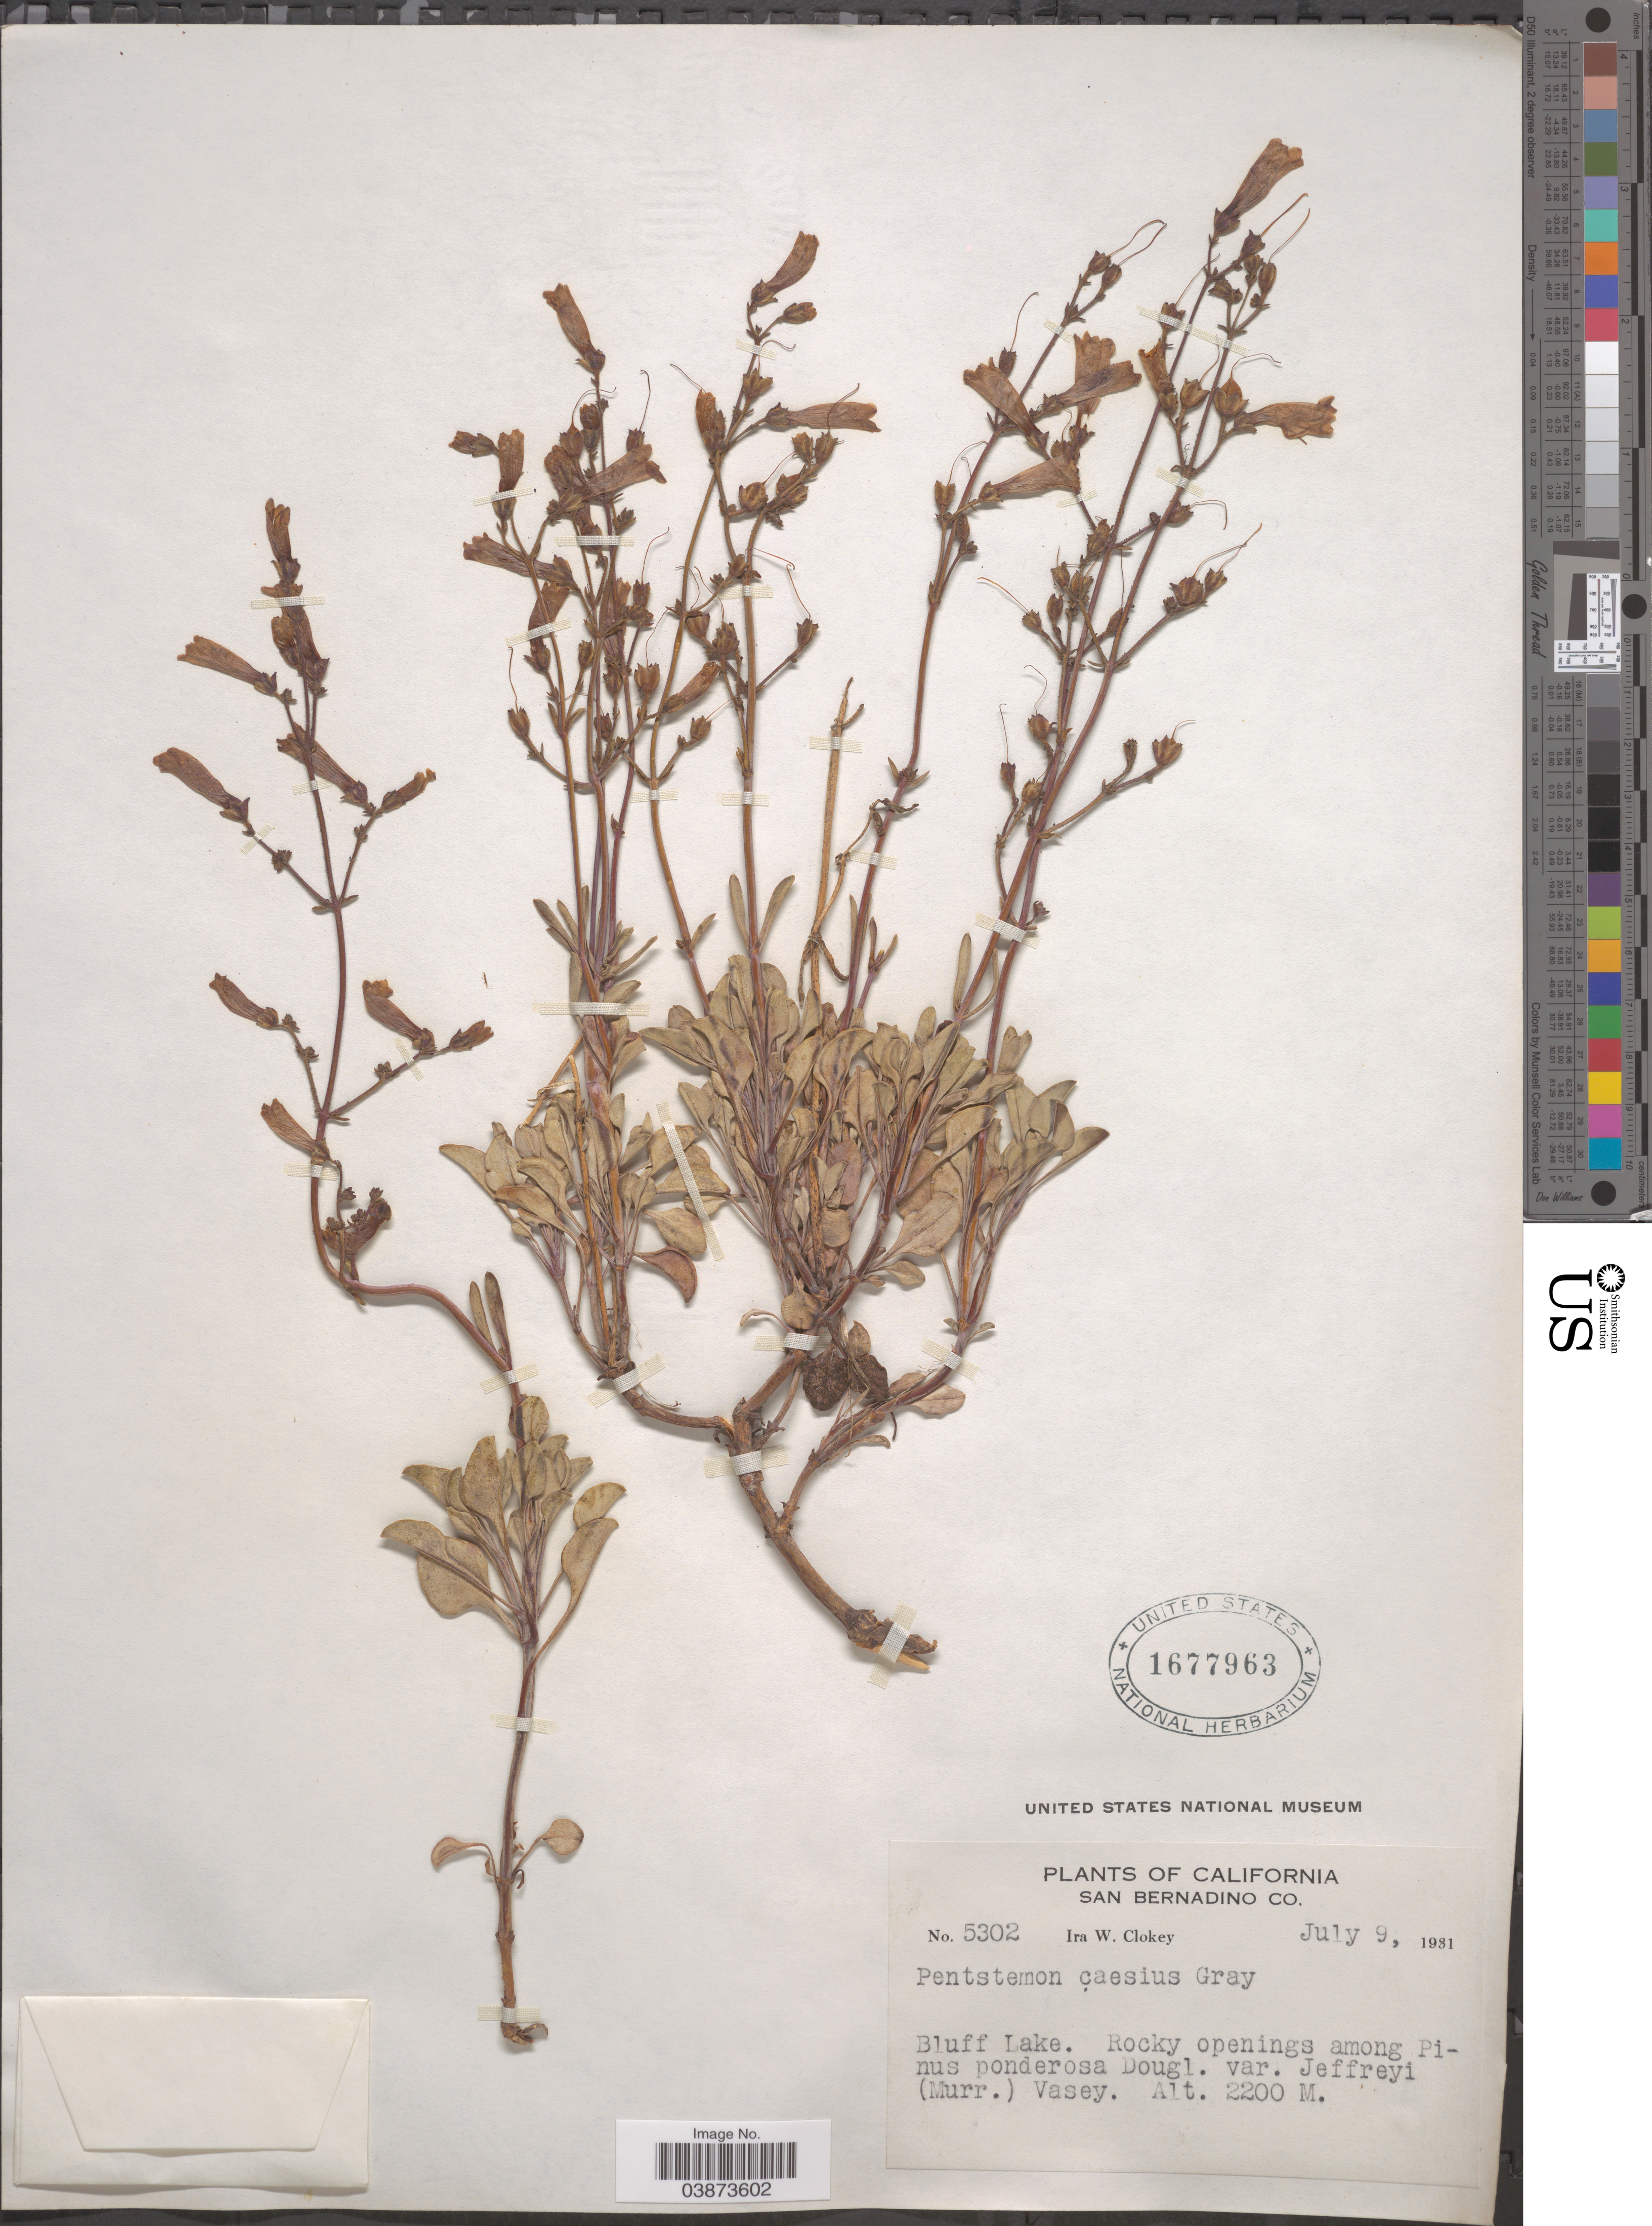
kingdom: Plantae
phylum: Tracheophyta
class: Magnoliopsida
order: Lamiales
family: Plantaginaceae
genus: Penstemon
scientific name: Penstemon caesius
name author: A. Gray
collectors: I. W. Clokey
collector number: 5302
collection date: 1931-07-09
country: United States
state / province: California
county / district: San Bernardino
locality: San Bernardino Co. Bluff Lake.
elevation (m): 2200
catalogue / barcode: US 1677963